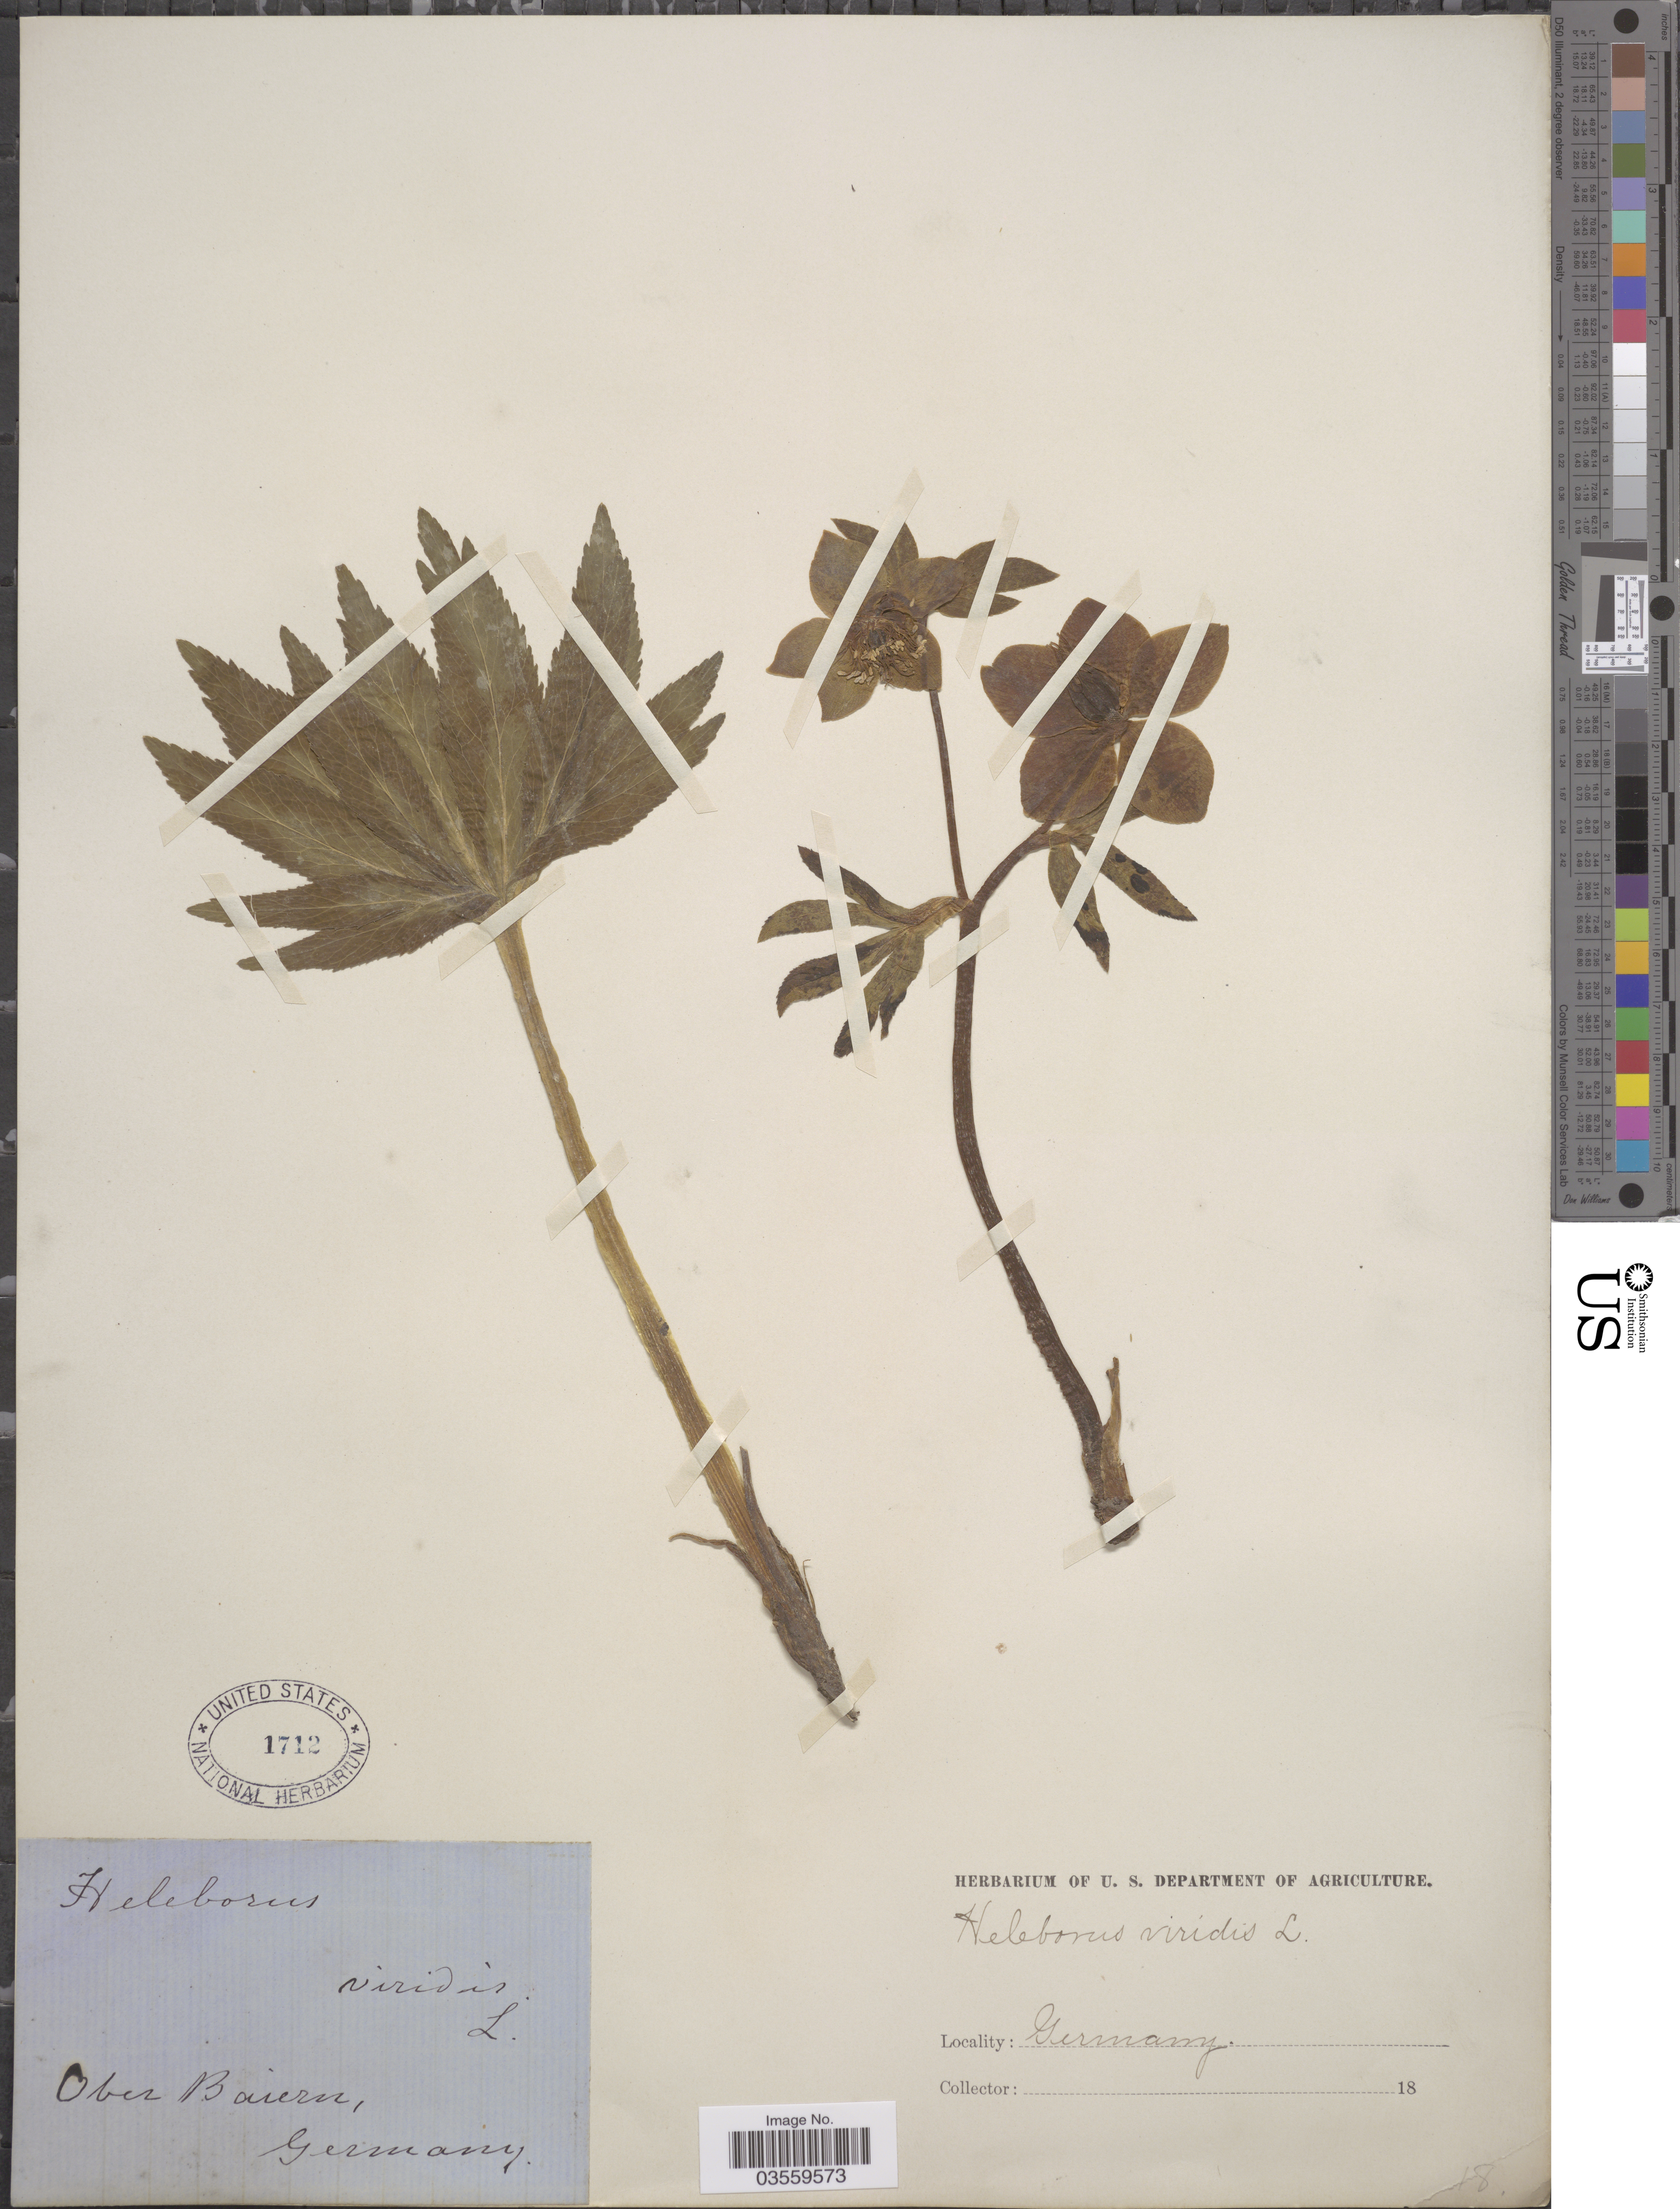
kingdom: Plantae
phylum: Tracheophyta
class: Magnoliopsida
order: Ranunculales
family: Ranunculaceae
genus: Helleborus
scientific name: Helleborus viridis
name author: L.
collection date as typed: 18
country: Germany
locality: Ober Baiern.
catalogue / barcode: US 1712